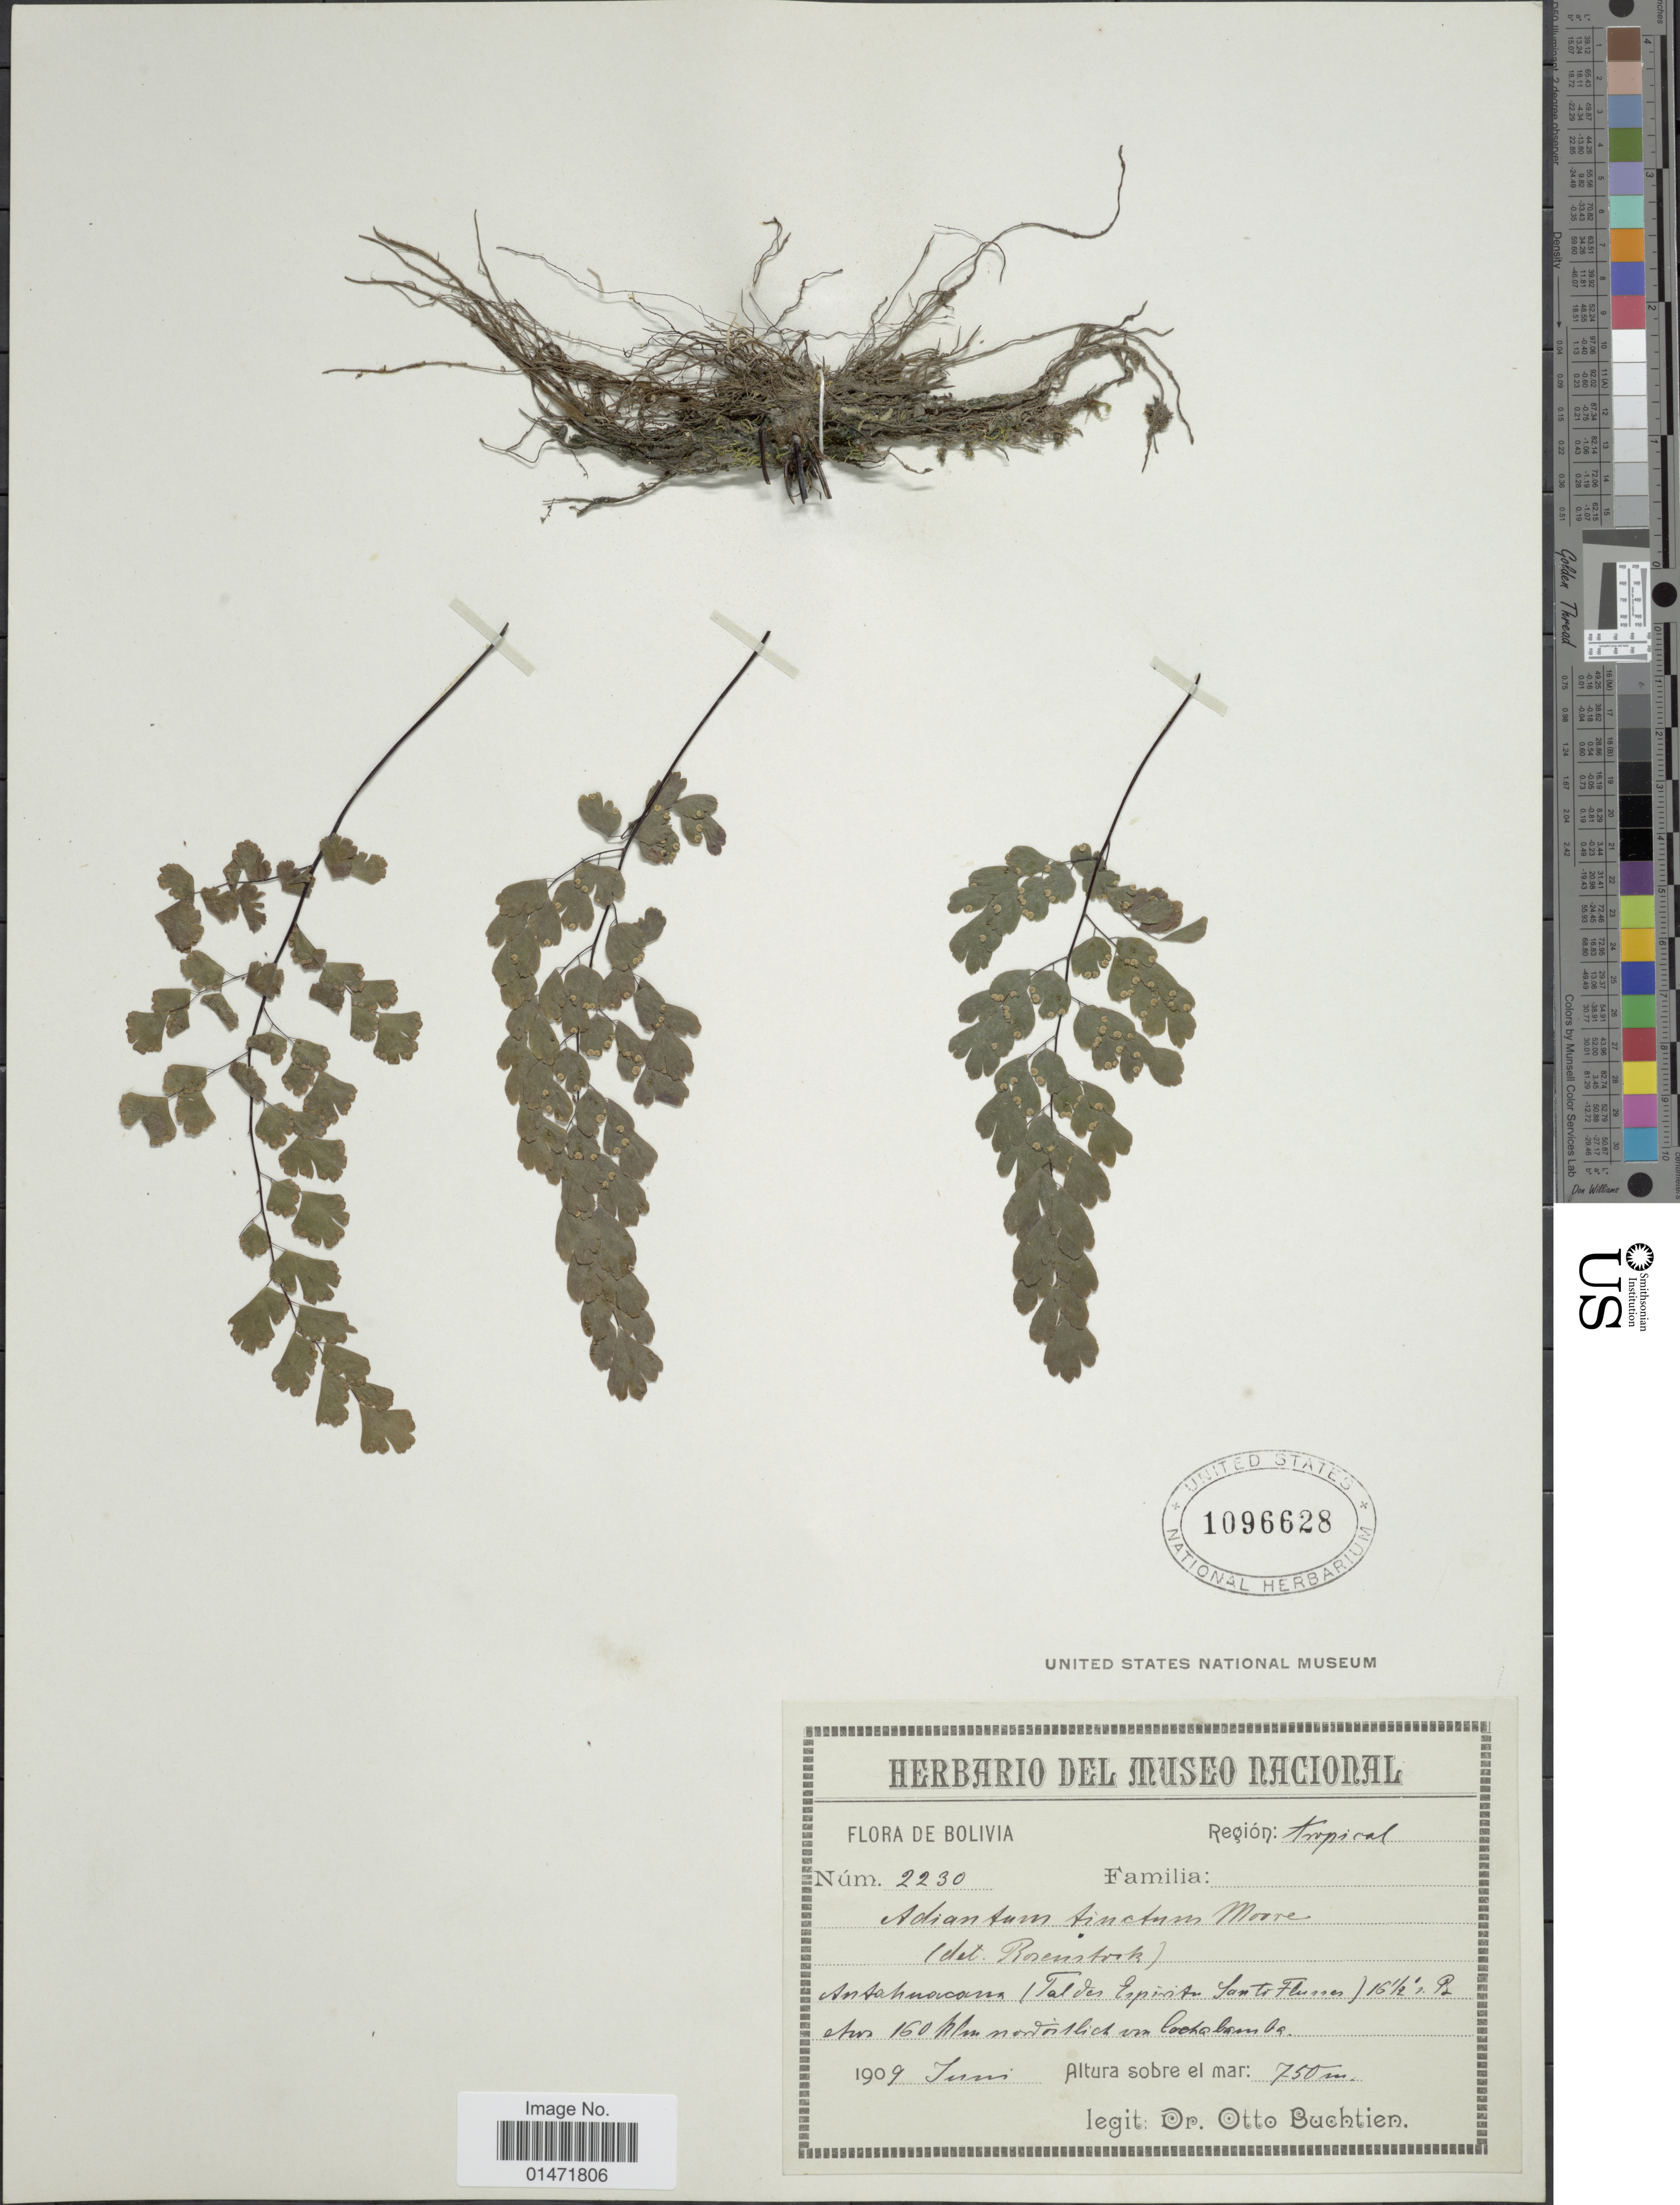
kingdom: Plantae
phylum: Tracheophyta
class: Polypodiopsida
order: Polypodiales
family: Pteridaceae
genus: Adiantum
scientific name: Adiantum tinctum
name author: T. Moore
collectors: O. Buchtien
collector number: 2230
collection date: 1909-06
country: Bolivia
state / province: Cochabamba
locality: Región: tropical. Antahuacana (Espíritu Santo River) 160 km N from Cochabamba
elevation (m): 750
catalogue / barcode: US 1096628